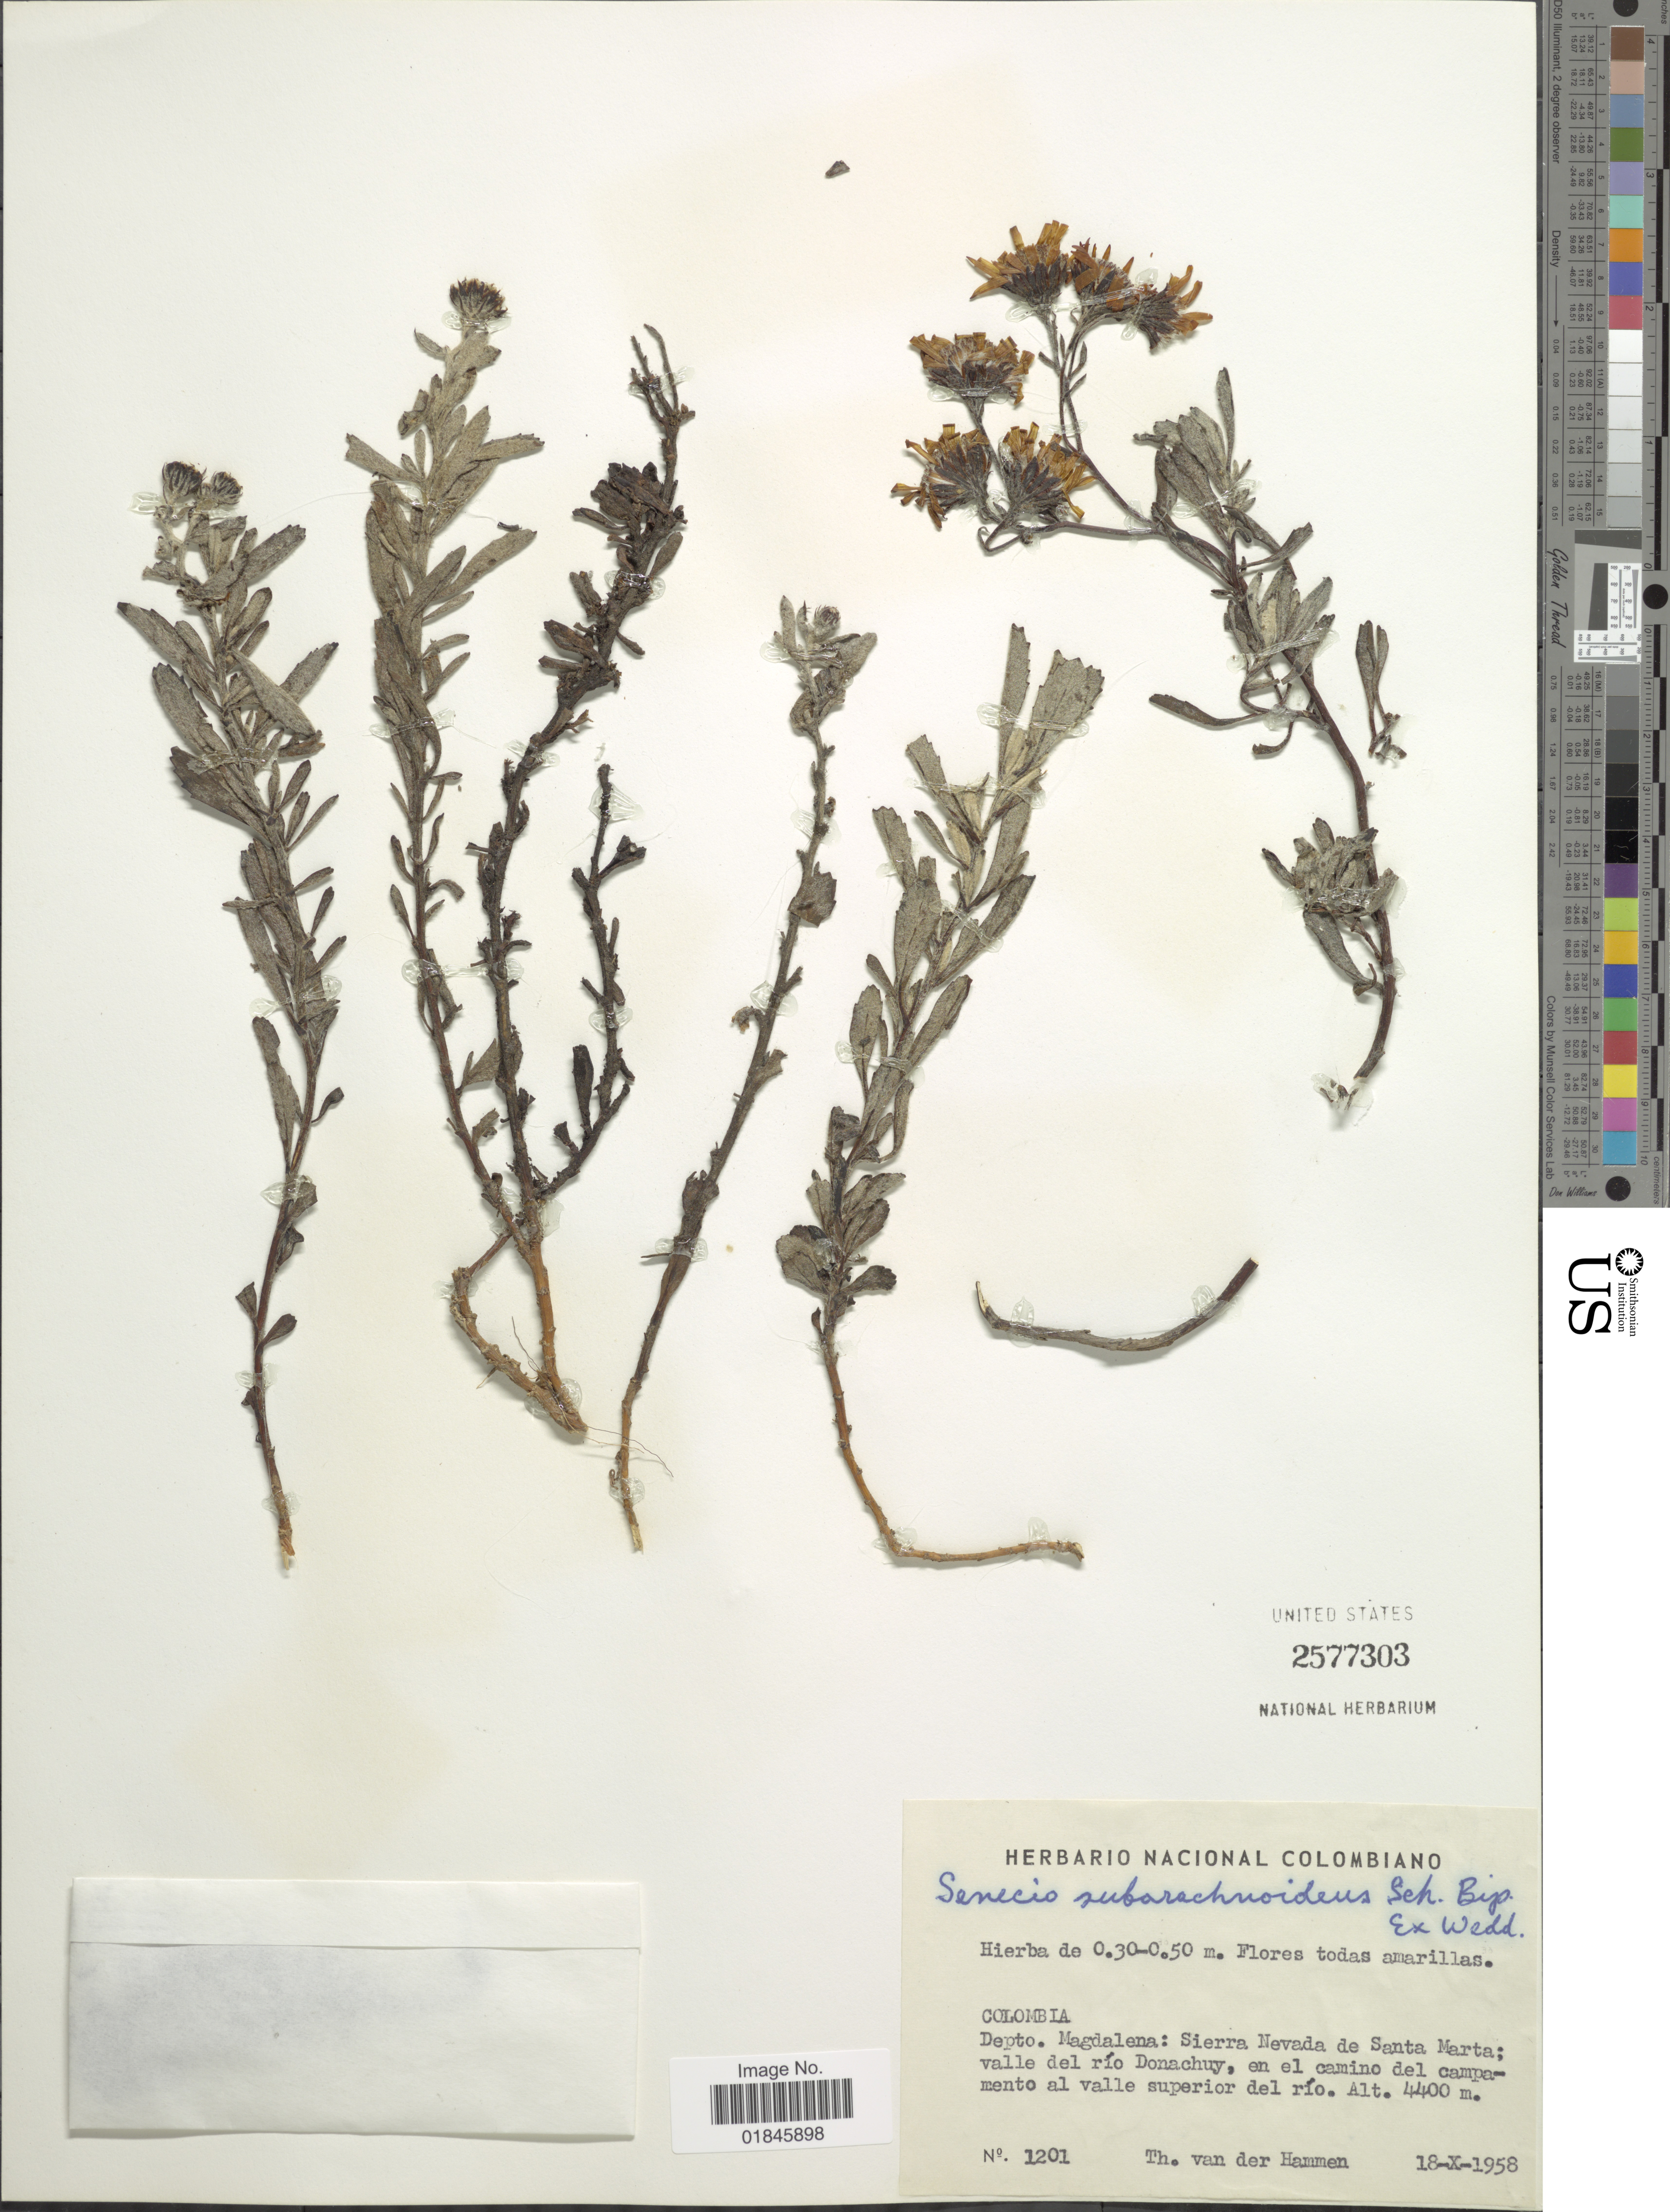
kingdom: Plantae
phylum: Tracheophyta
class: Magnoliopsida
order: Asterales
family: Asteraceae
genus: Pentacalia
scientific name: Pentacalia subarachnoidea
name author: (Wedd.) Cuatrec.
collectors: T. Hammen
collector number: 1201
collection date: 1958-10-18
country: Colombia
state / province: Magdalena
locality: Depto. Magdalena: Sierra Nevada de Santa Marta; valle del río Donachuy, en el camino del campamento al valle superior del río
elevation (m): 4400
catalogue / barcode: US 2577303